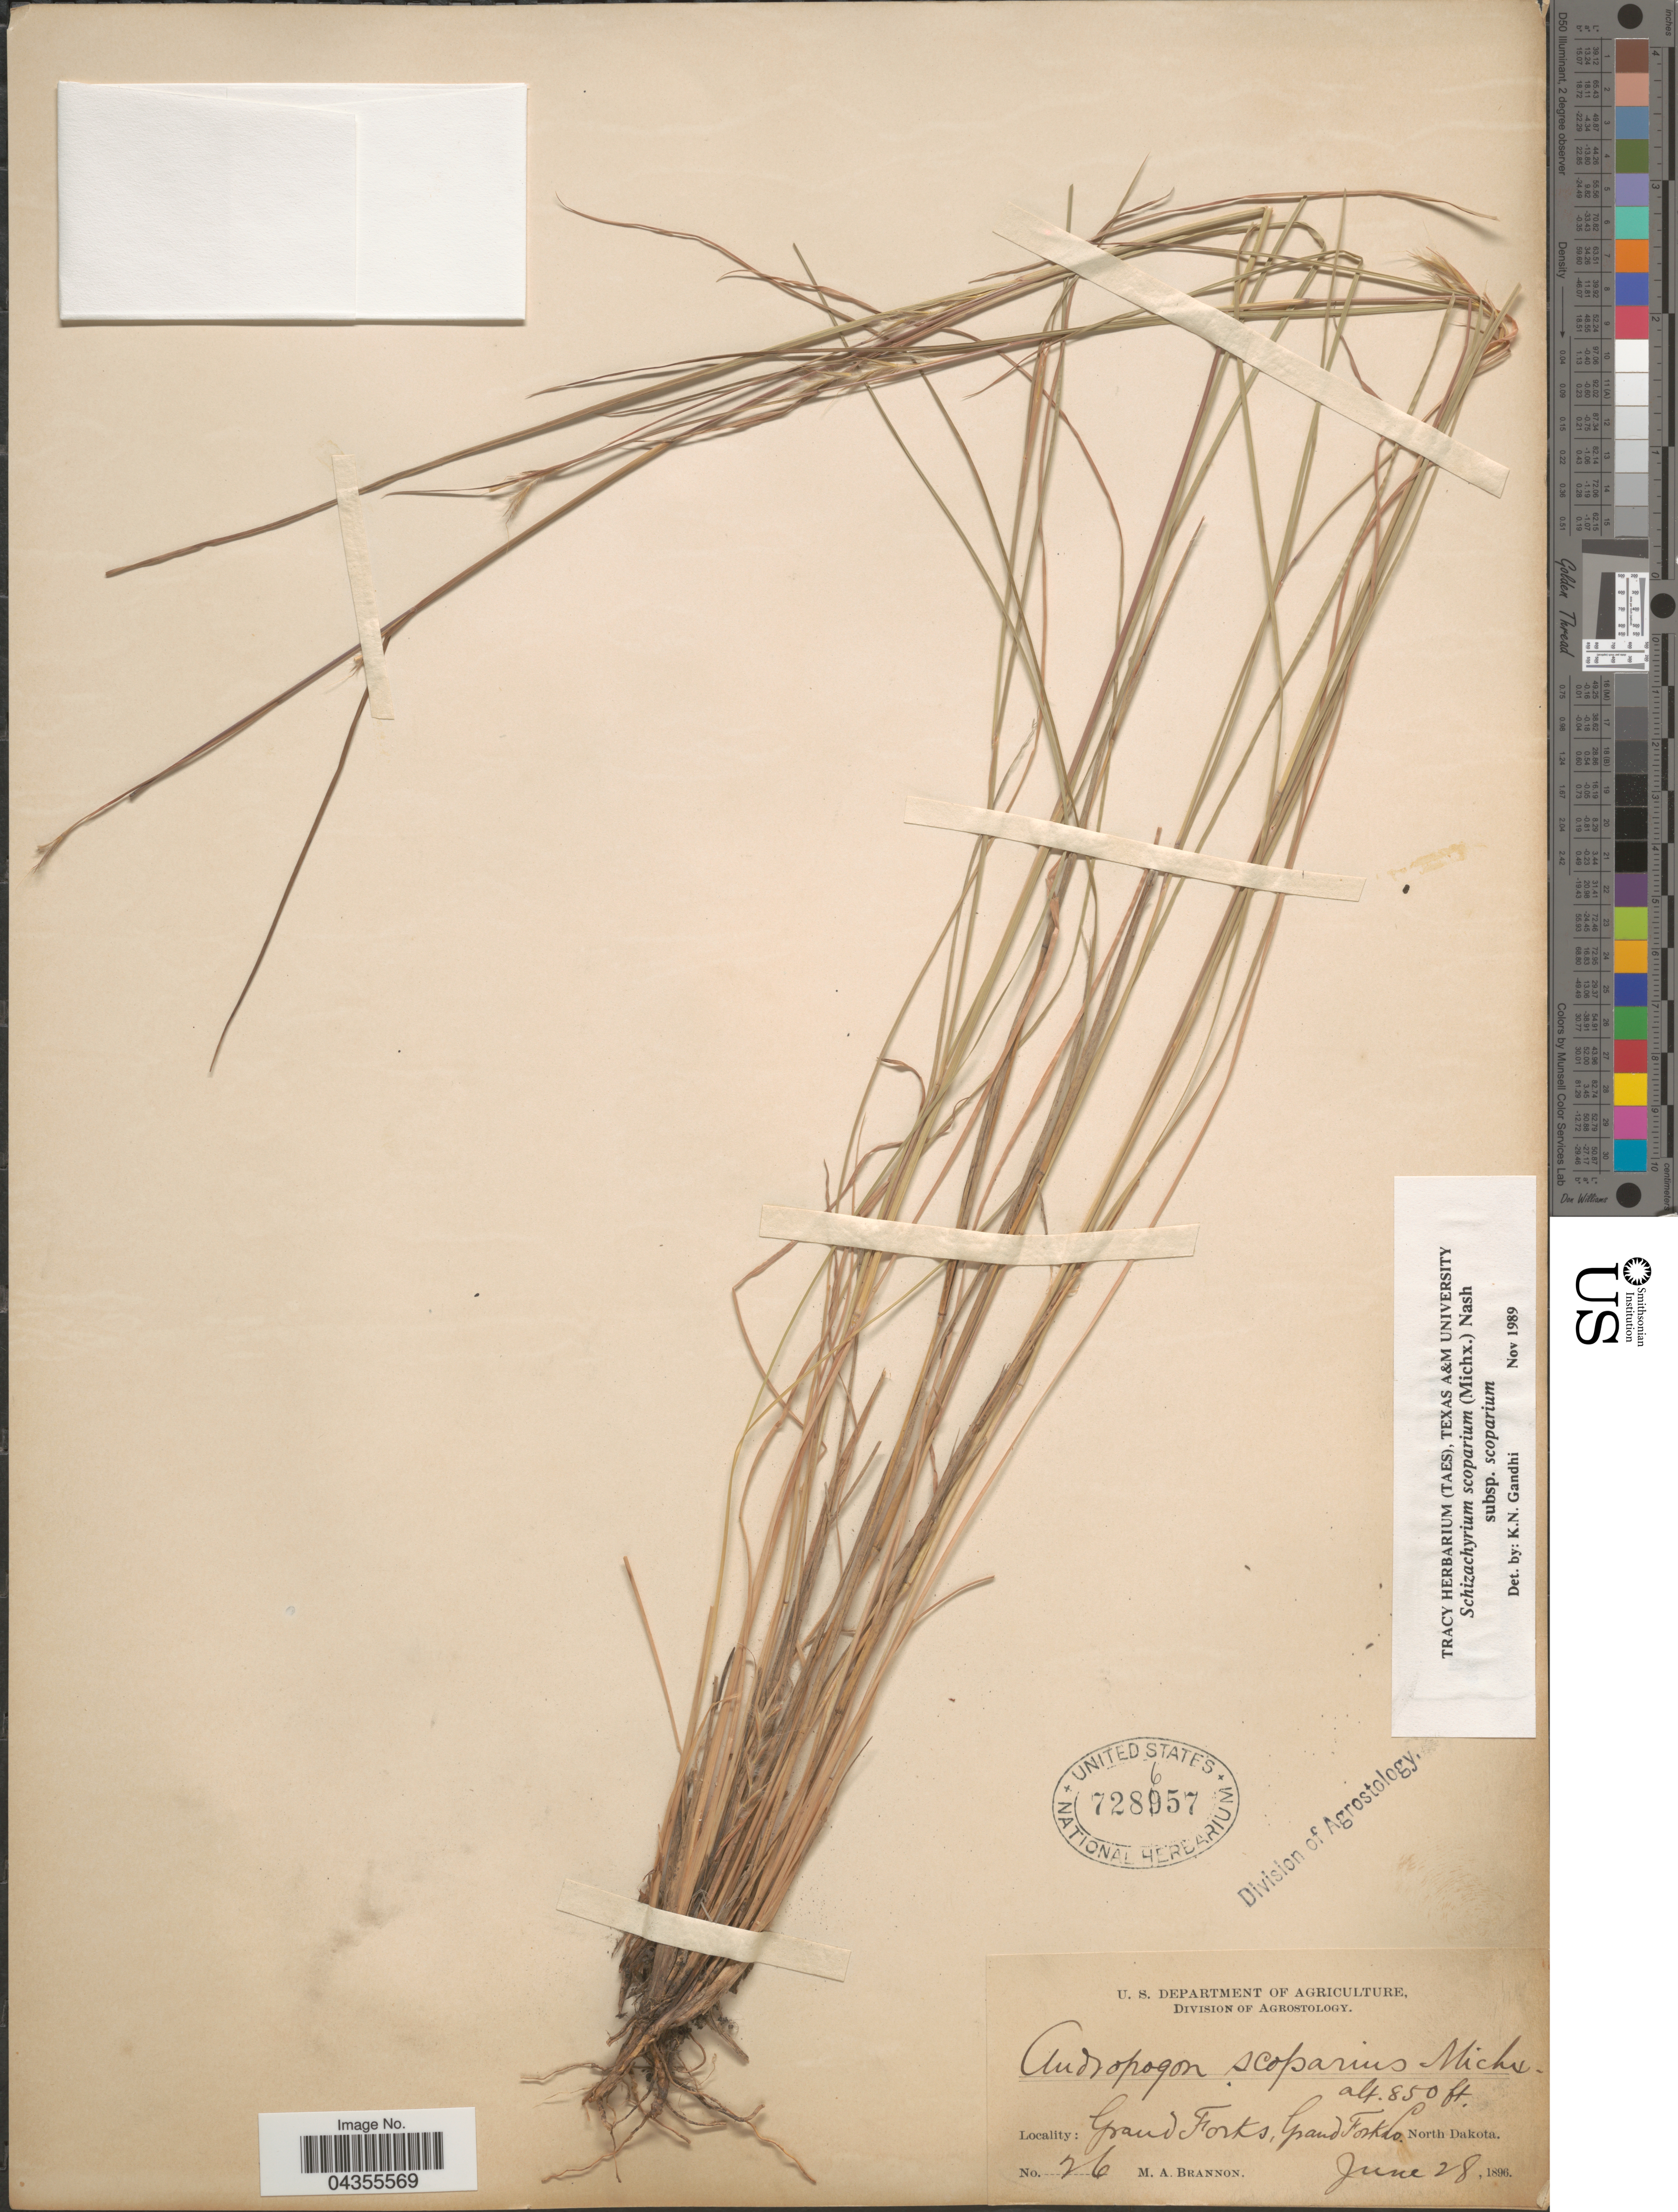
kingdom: Plantae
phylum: Tracheophyta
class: Liliopsida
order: Poales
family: Poaceae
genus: Schizachyrium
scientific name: Schizachyrium scoparium var. scoparium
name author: (Michx.) Nash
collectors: M. Brannon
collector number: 26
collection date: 1896-06-28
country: United States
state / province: North Dakota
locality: Grand Forks, Grand Forks Co.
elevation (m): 259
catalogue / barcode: US 728657